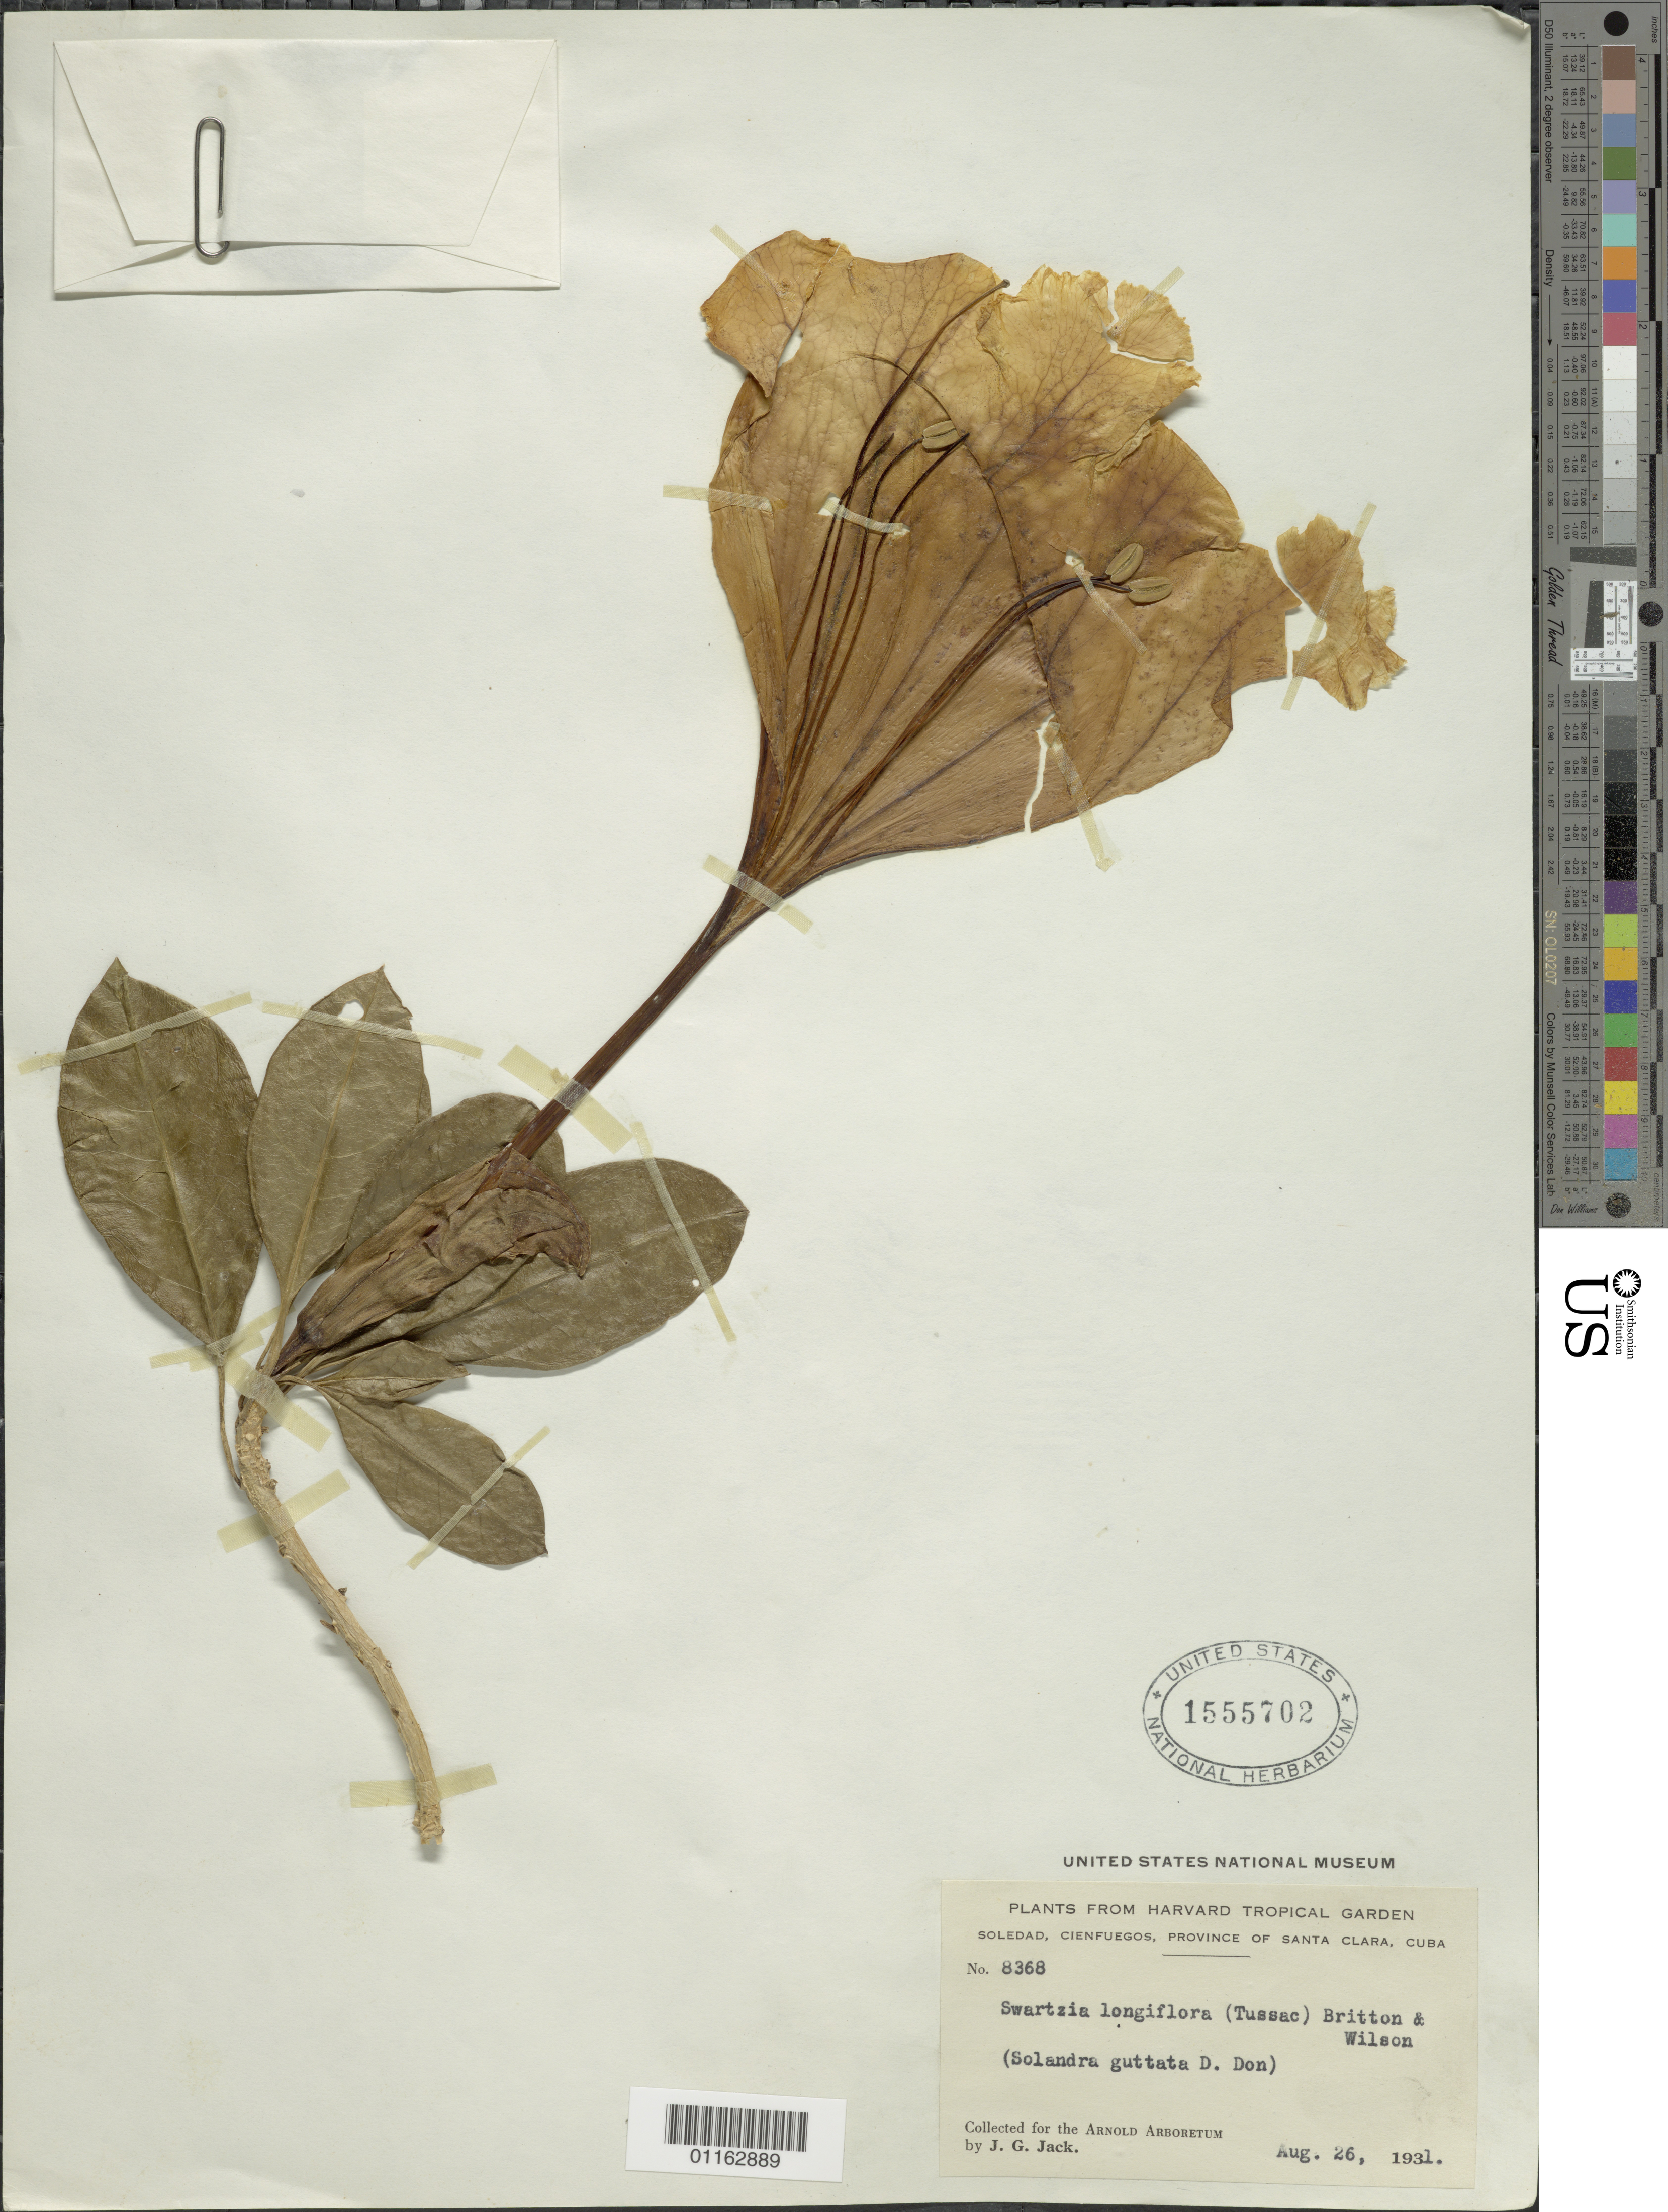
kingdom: Plantae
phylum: Tracheophyta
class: Magnoliopsida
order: Solanales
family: Solanaceae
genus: Solandra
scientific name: Solandra longiflora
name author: Tussac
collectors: J. G. Jack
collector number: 8368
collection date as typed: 26 Aug 1931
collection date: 1931-08-26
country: Cuba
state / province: Villa Clara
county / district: Santa Clara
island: Cuba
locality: Soledad, Cienfuegos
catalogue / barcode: US 1555702